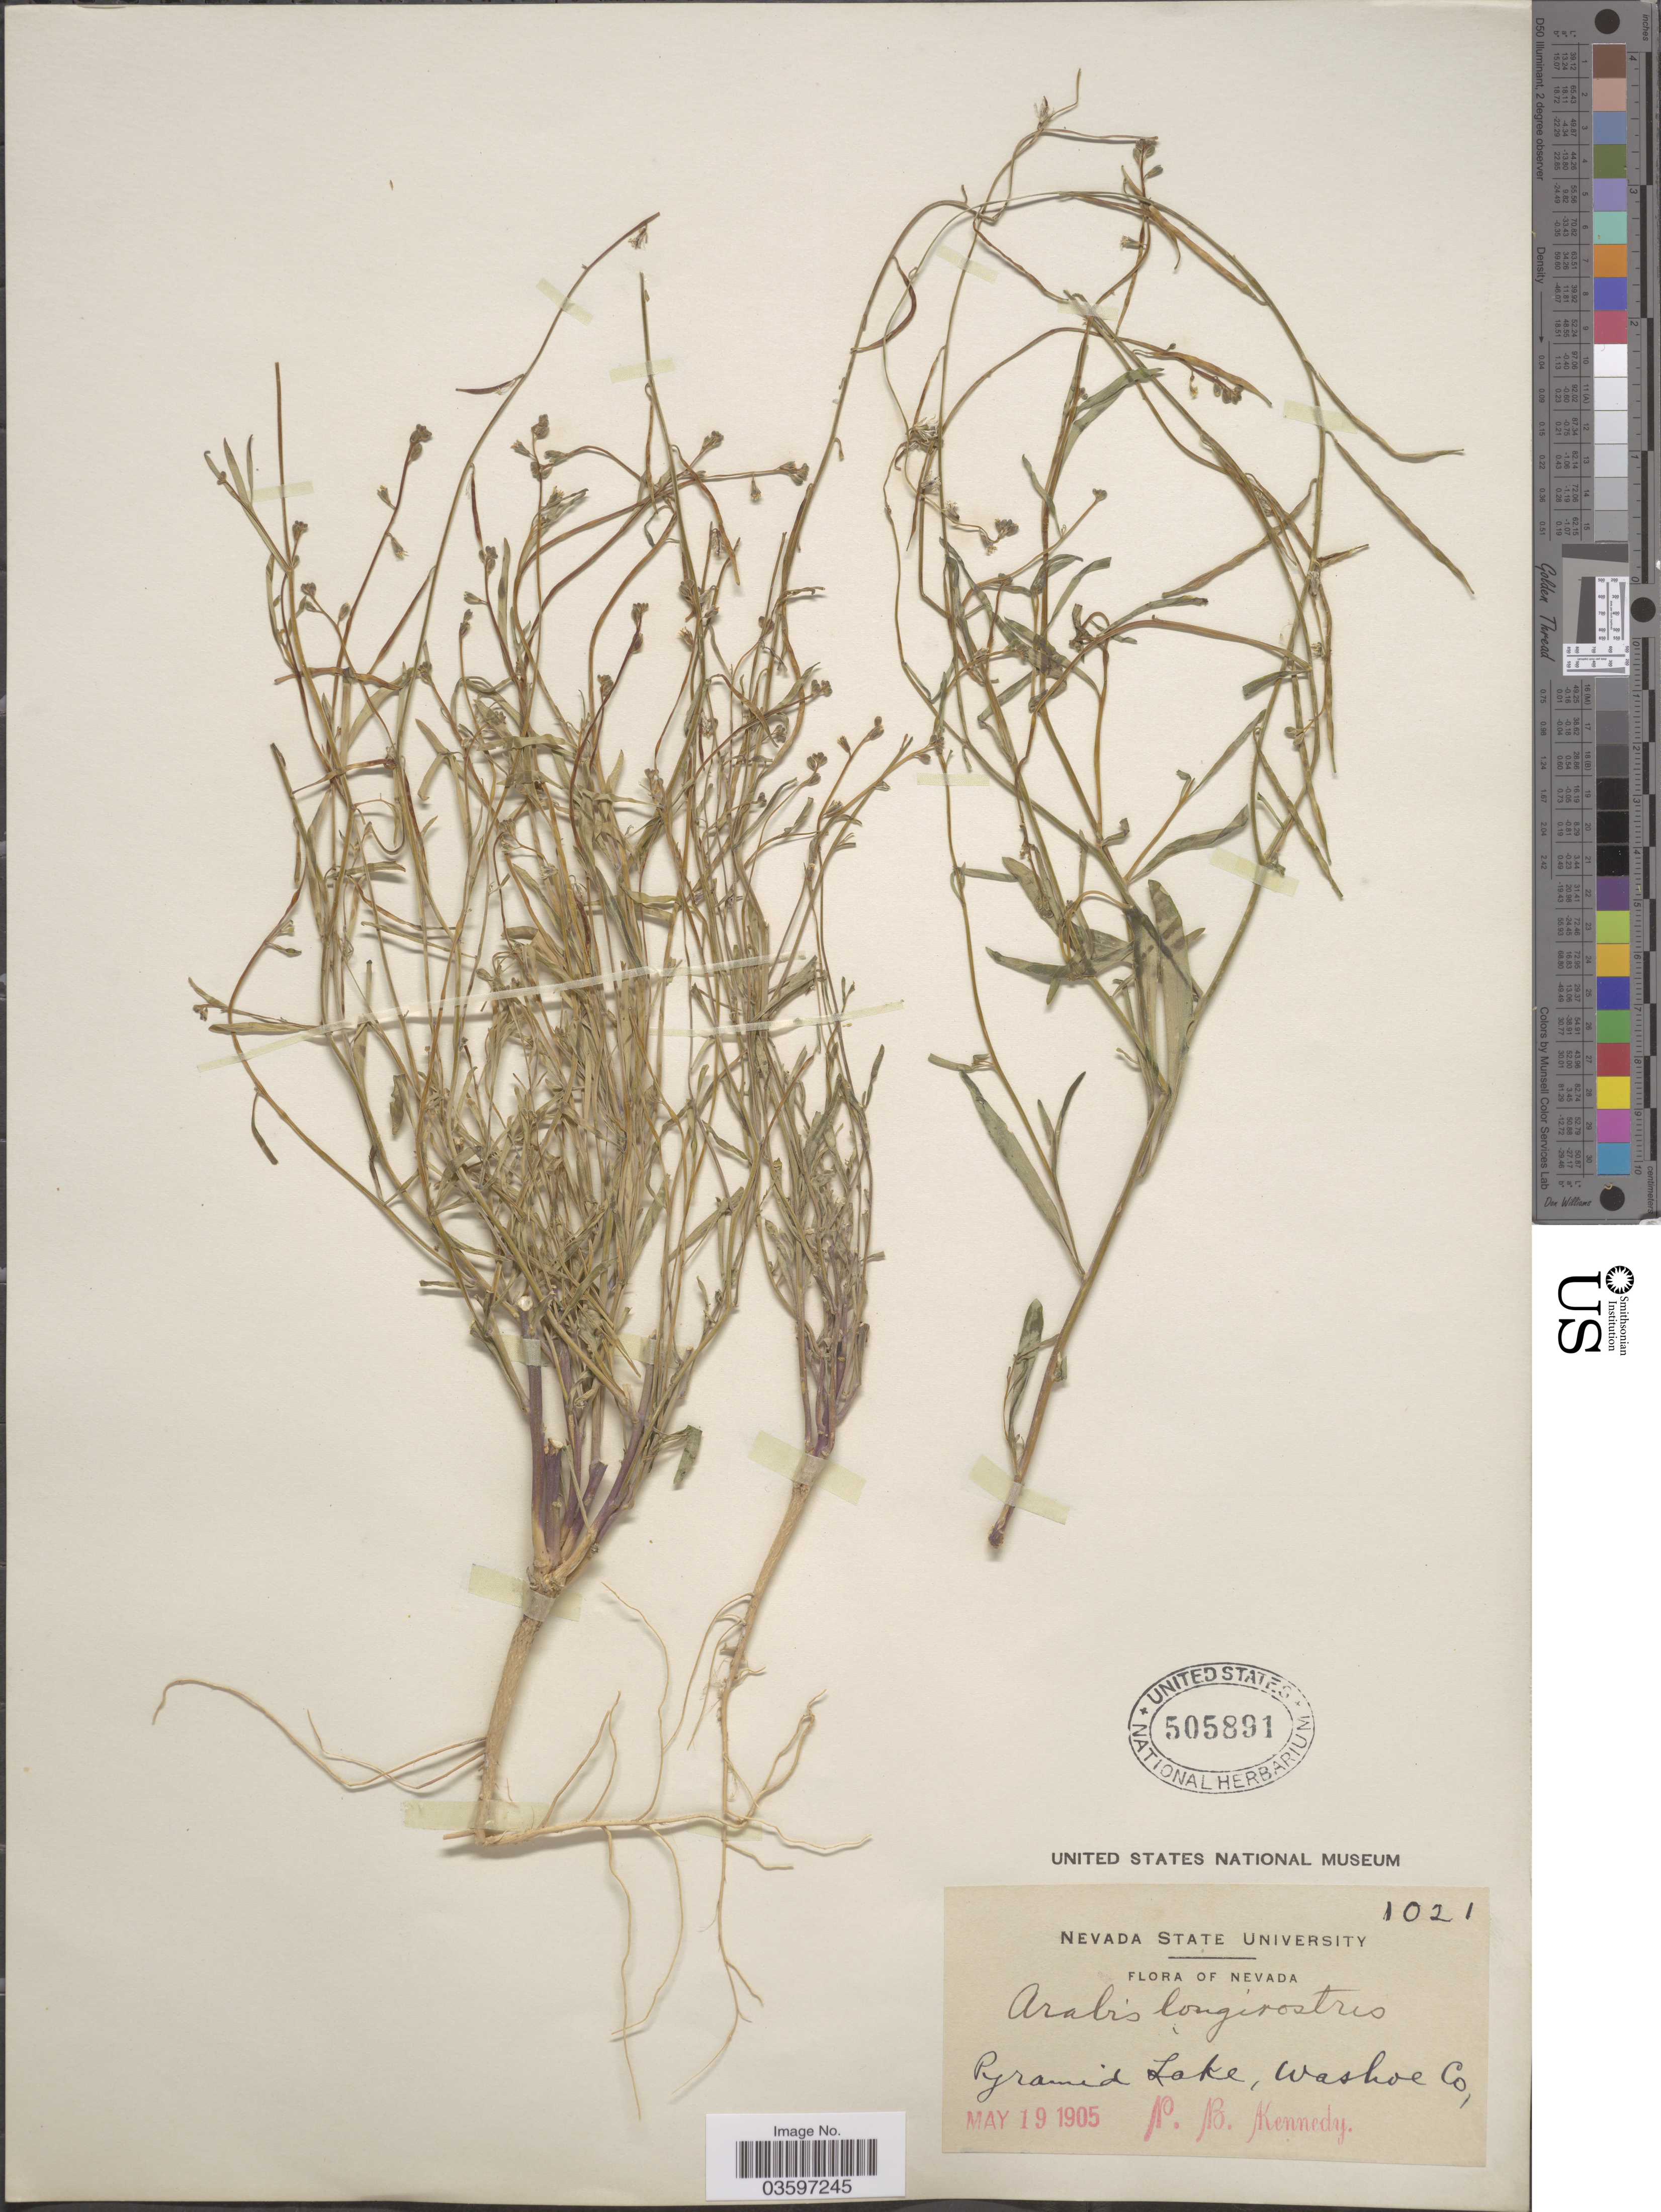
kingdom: Plantae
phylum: Tracheophyta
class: Magnoliopsida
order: Brassicales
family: Brassicaceae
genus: Streptanthella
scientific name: Streptanthella longirostris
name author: (S. Watson) Rydb.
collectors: P. B. Kennedy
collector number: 1021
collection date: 1905-05-19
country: United States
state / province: Nevada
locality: Pyramid Lake, Washoe Co.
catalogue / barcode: US 505891